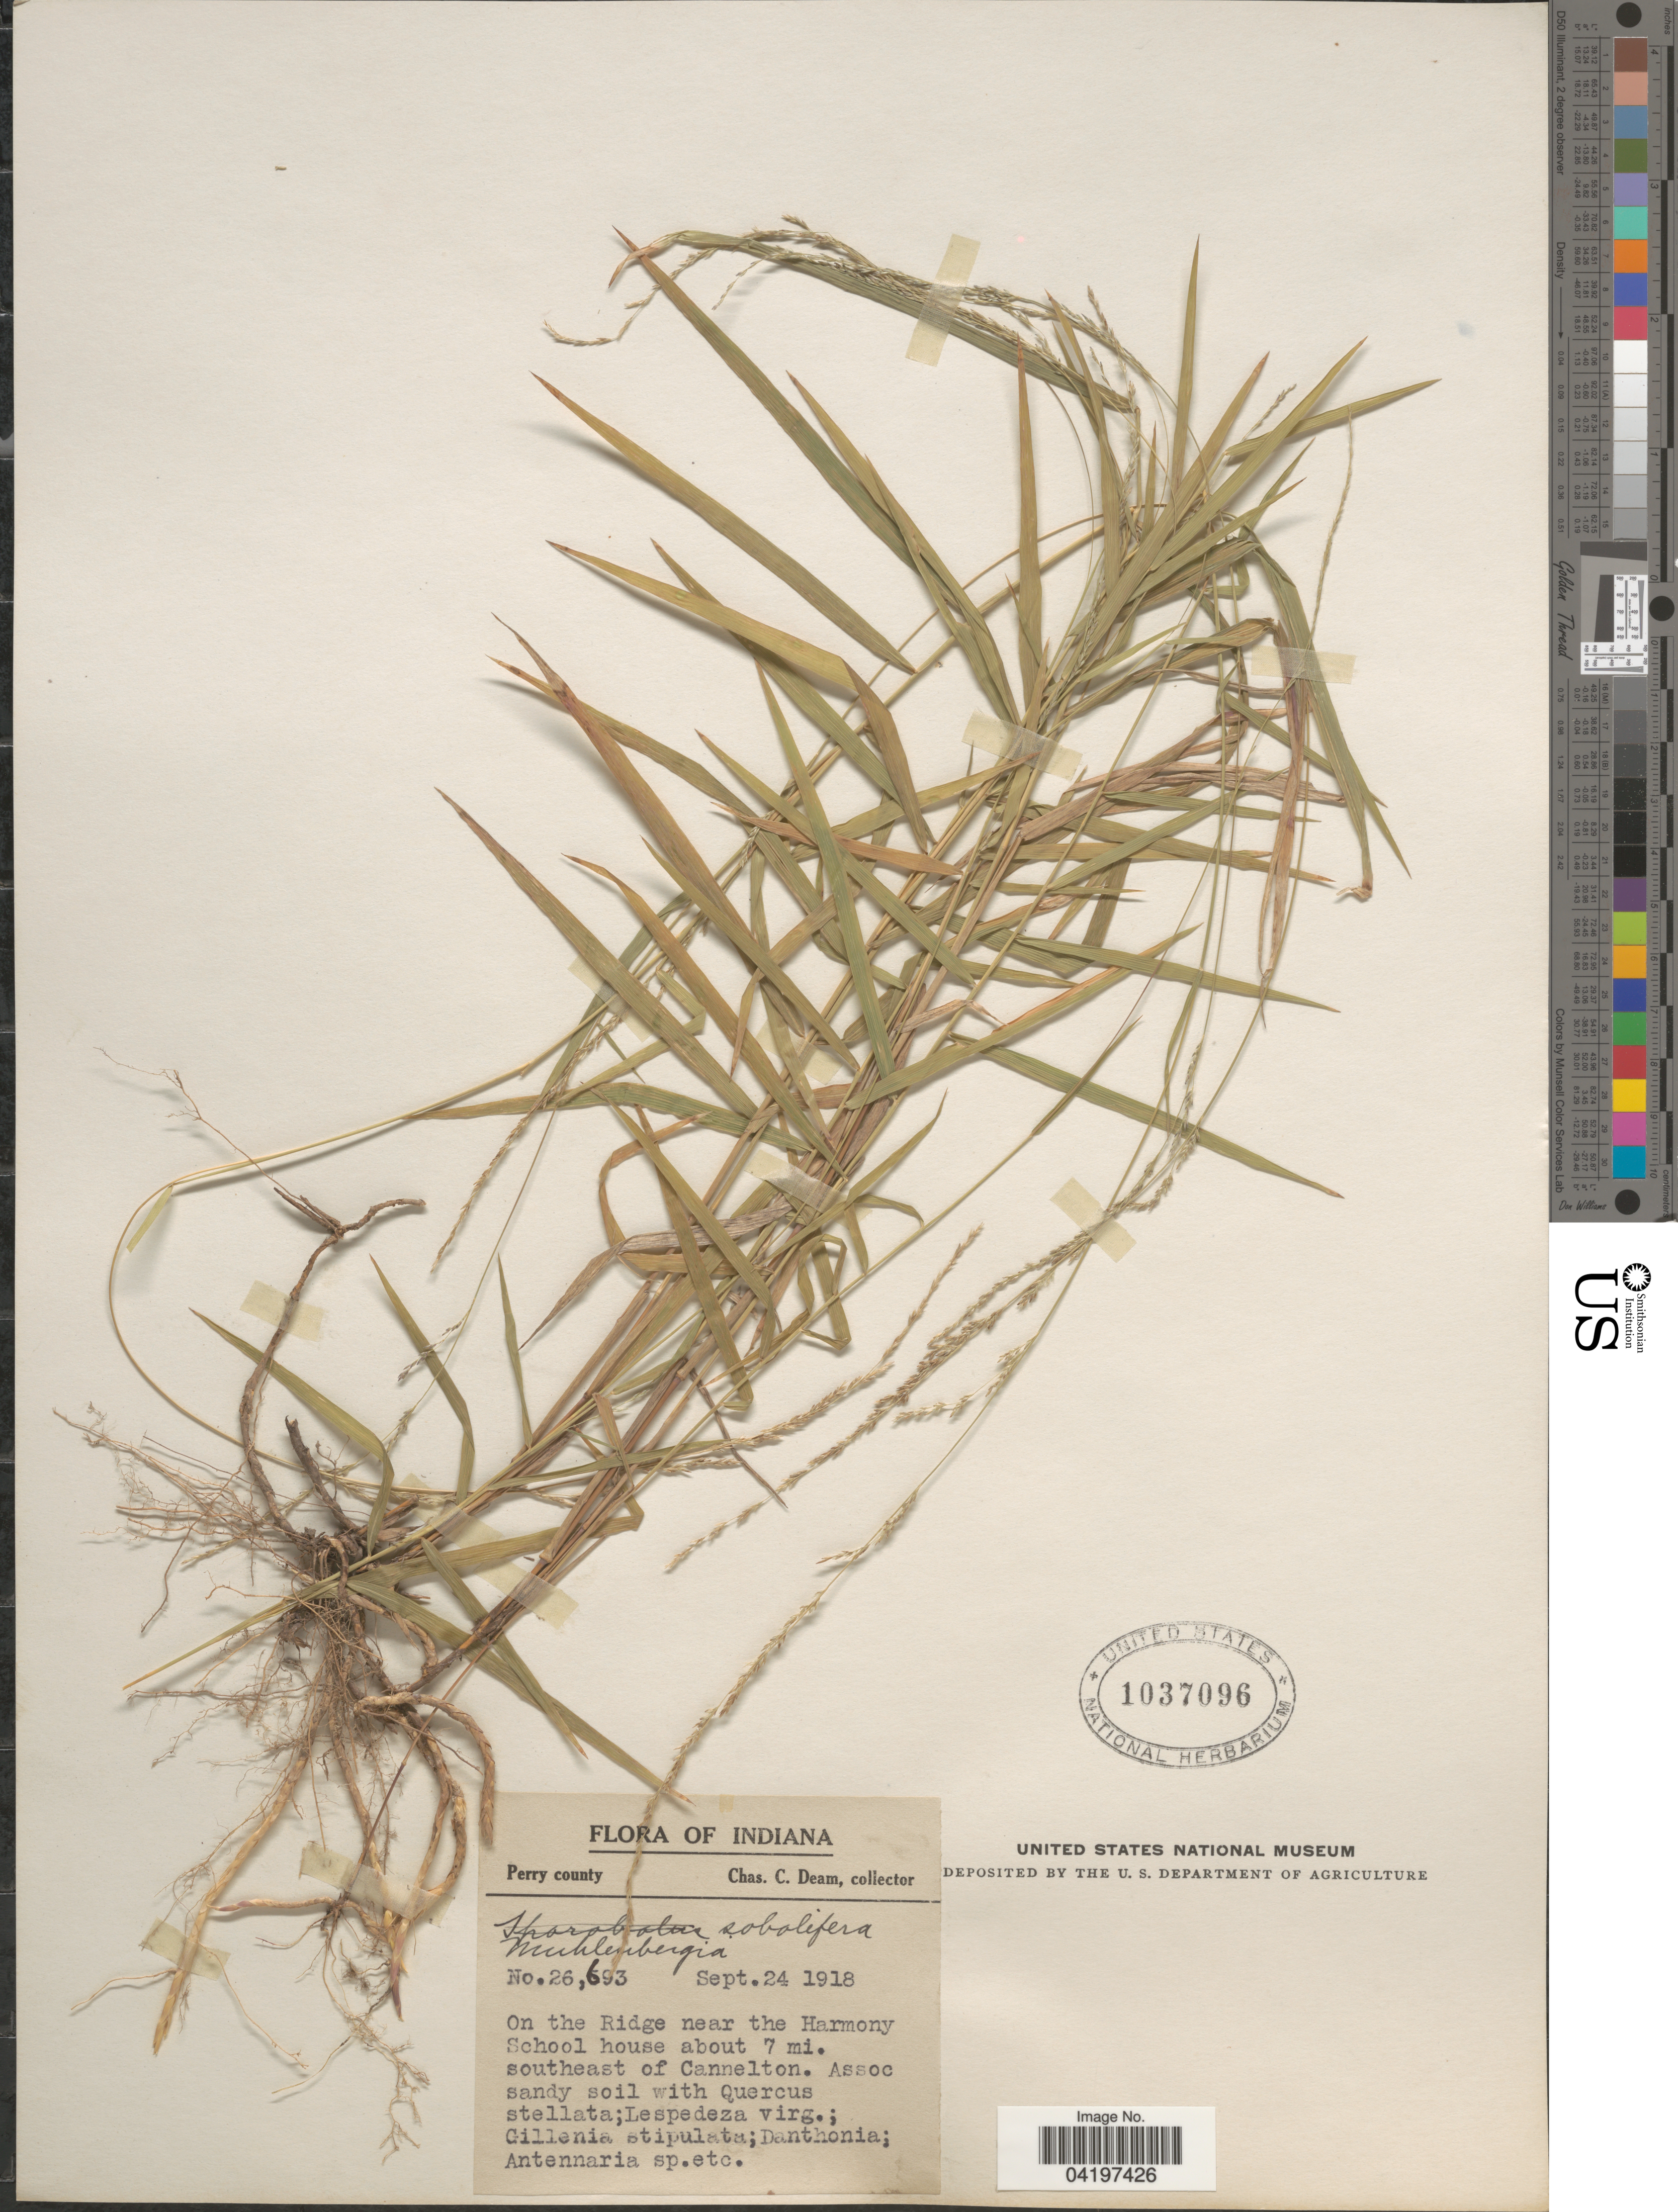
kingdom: Plantae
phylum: Tracheophyta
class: Liliopsida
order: Poales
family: Poaceae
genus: Muhlenbergia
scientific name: Muhlenbergia sobolifera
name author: (Muhl. ex Willd.) Trin.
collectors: C. C. Deam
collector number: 26693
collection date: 1918-09-24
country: United States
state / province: Indiana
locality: Perry county. On the Ridge near the Harmony School house about 7 mi. southeast of Cannelton.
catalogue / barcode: US 1037096